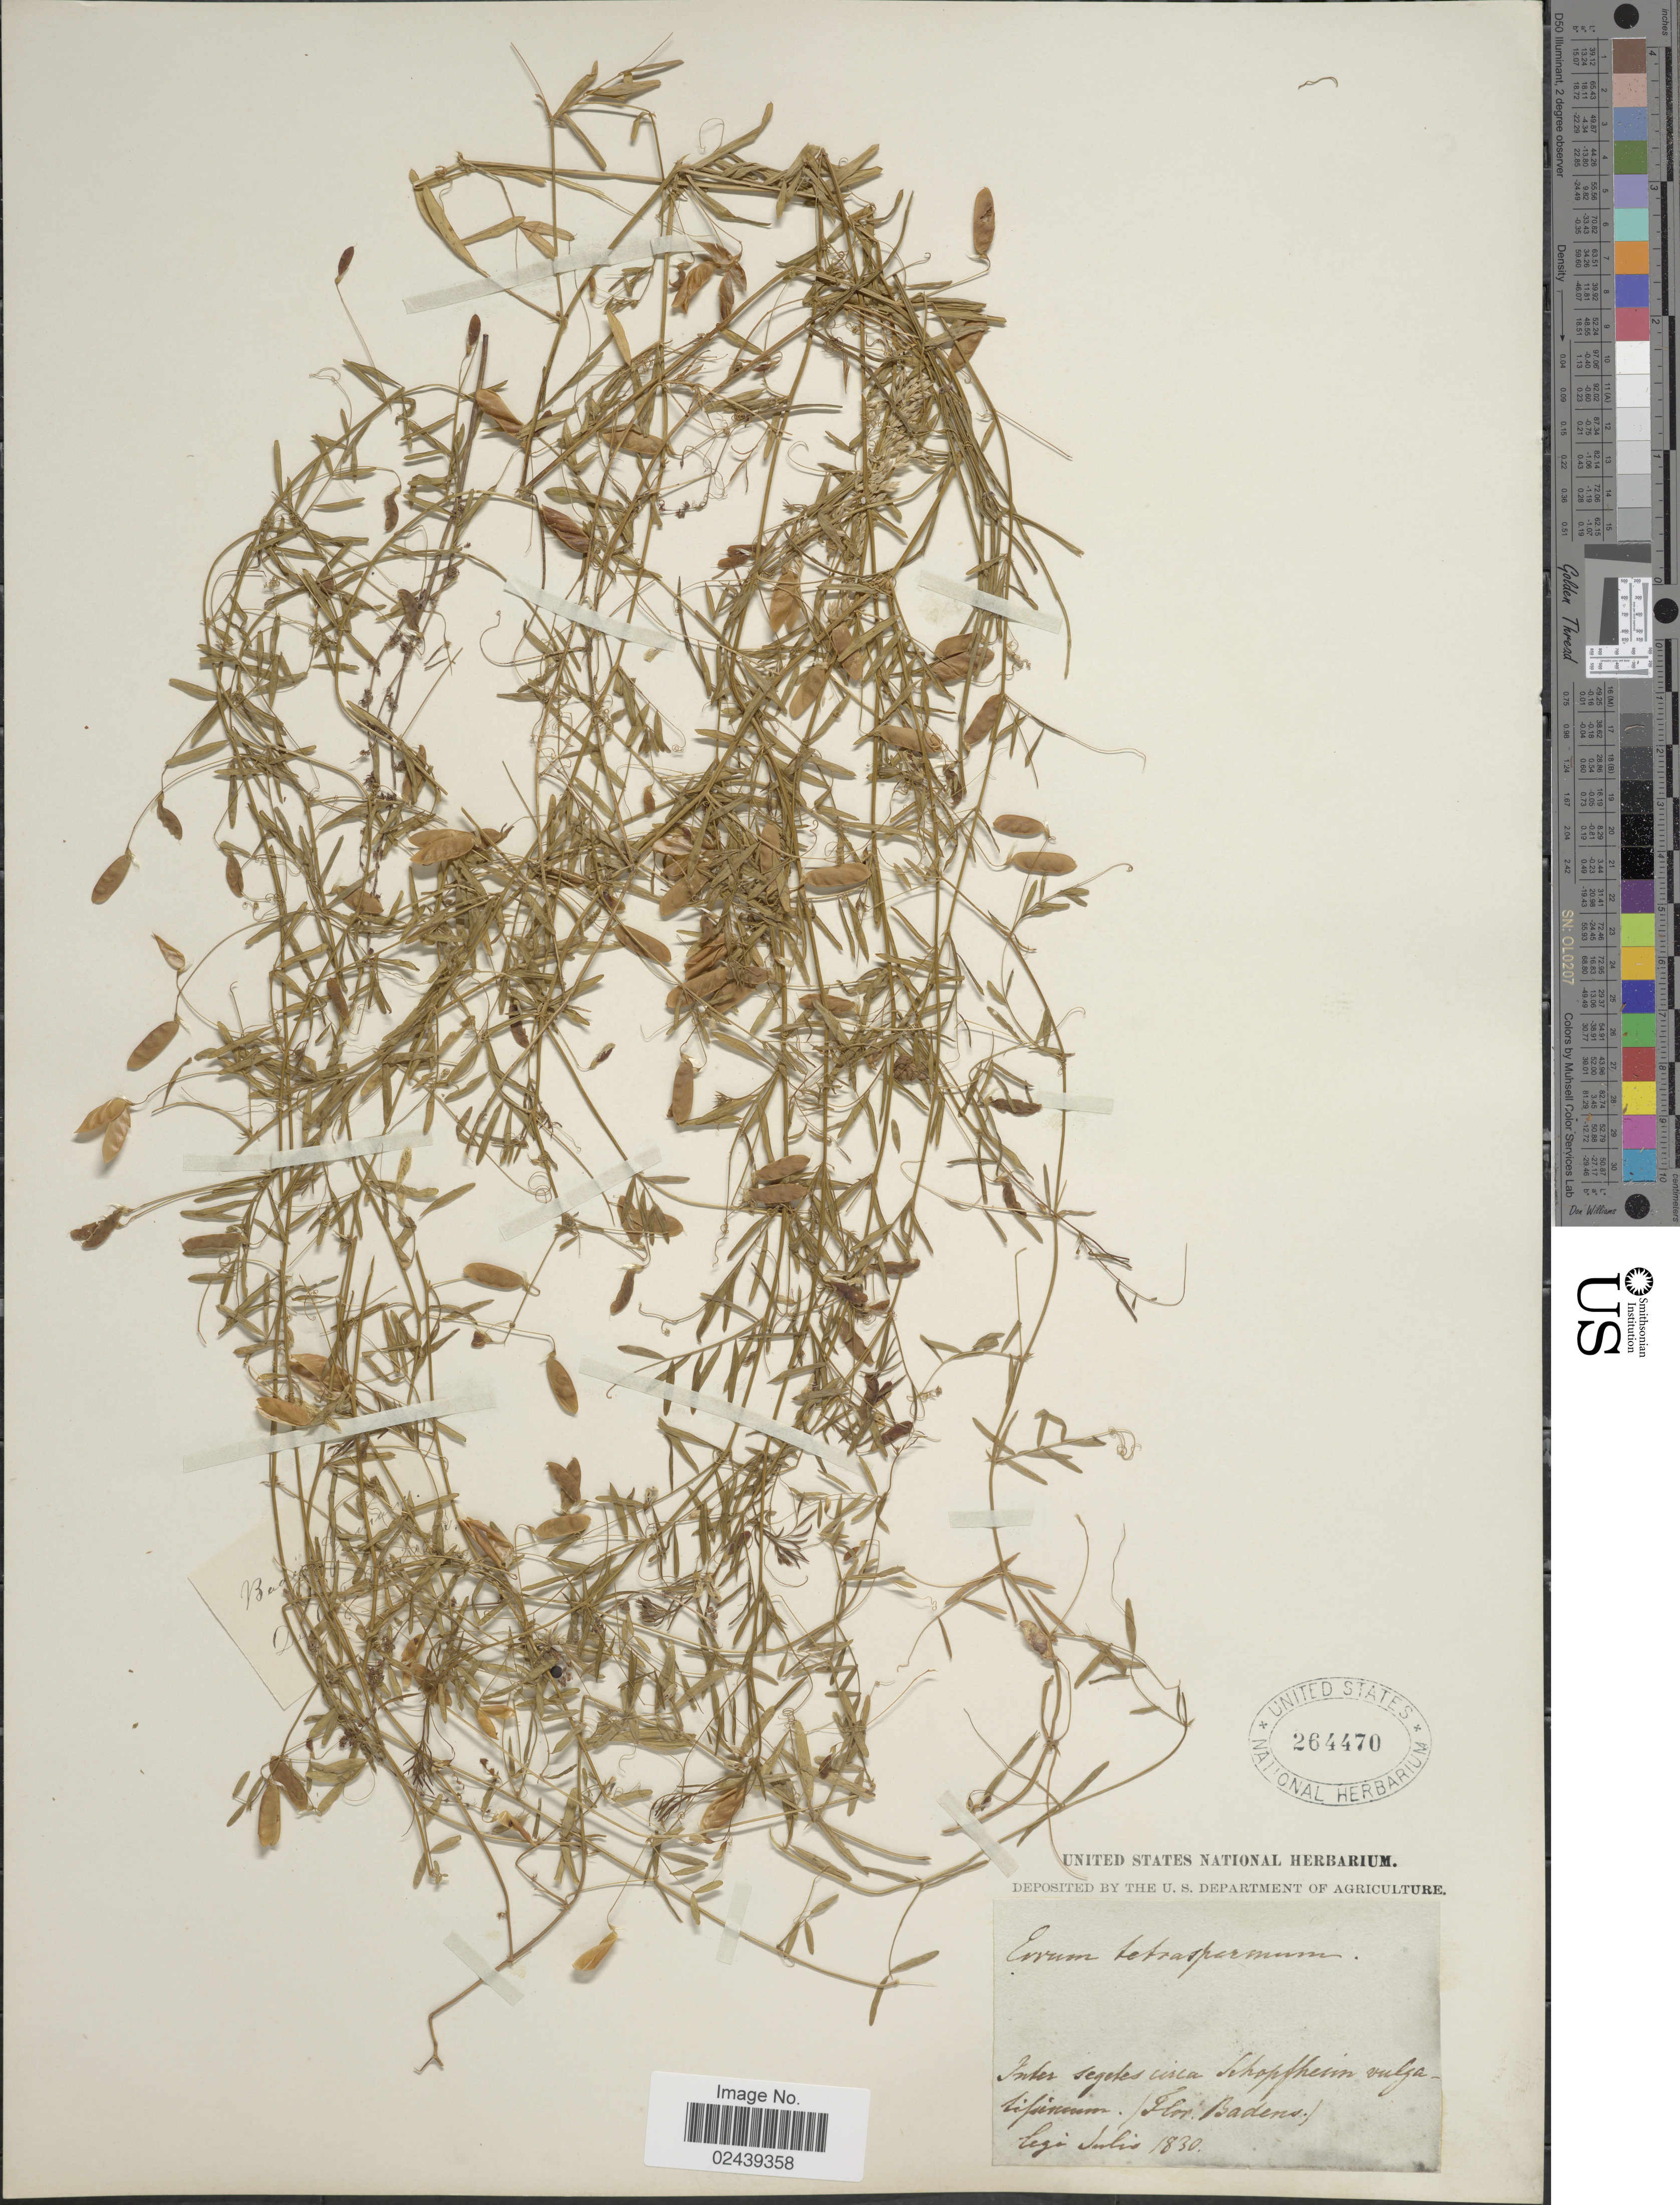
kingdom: Plantae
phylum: Tracheophyta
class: Magnoliopsida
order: Fabales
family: Fabaceae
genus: Vicia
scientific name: Vicia tetrasperma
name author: (L.) Schreb.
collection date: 1830-07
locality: Inter sogles usca Schoffheim vulgafolium (Flor Badens) [interpreted]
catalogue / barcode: US 264470